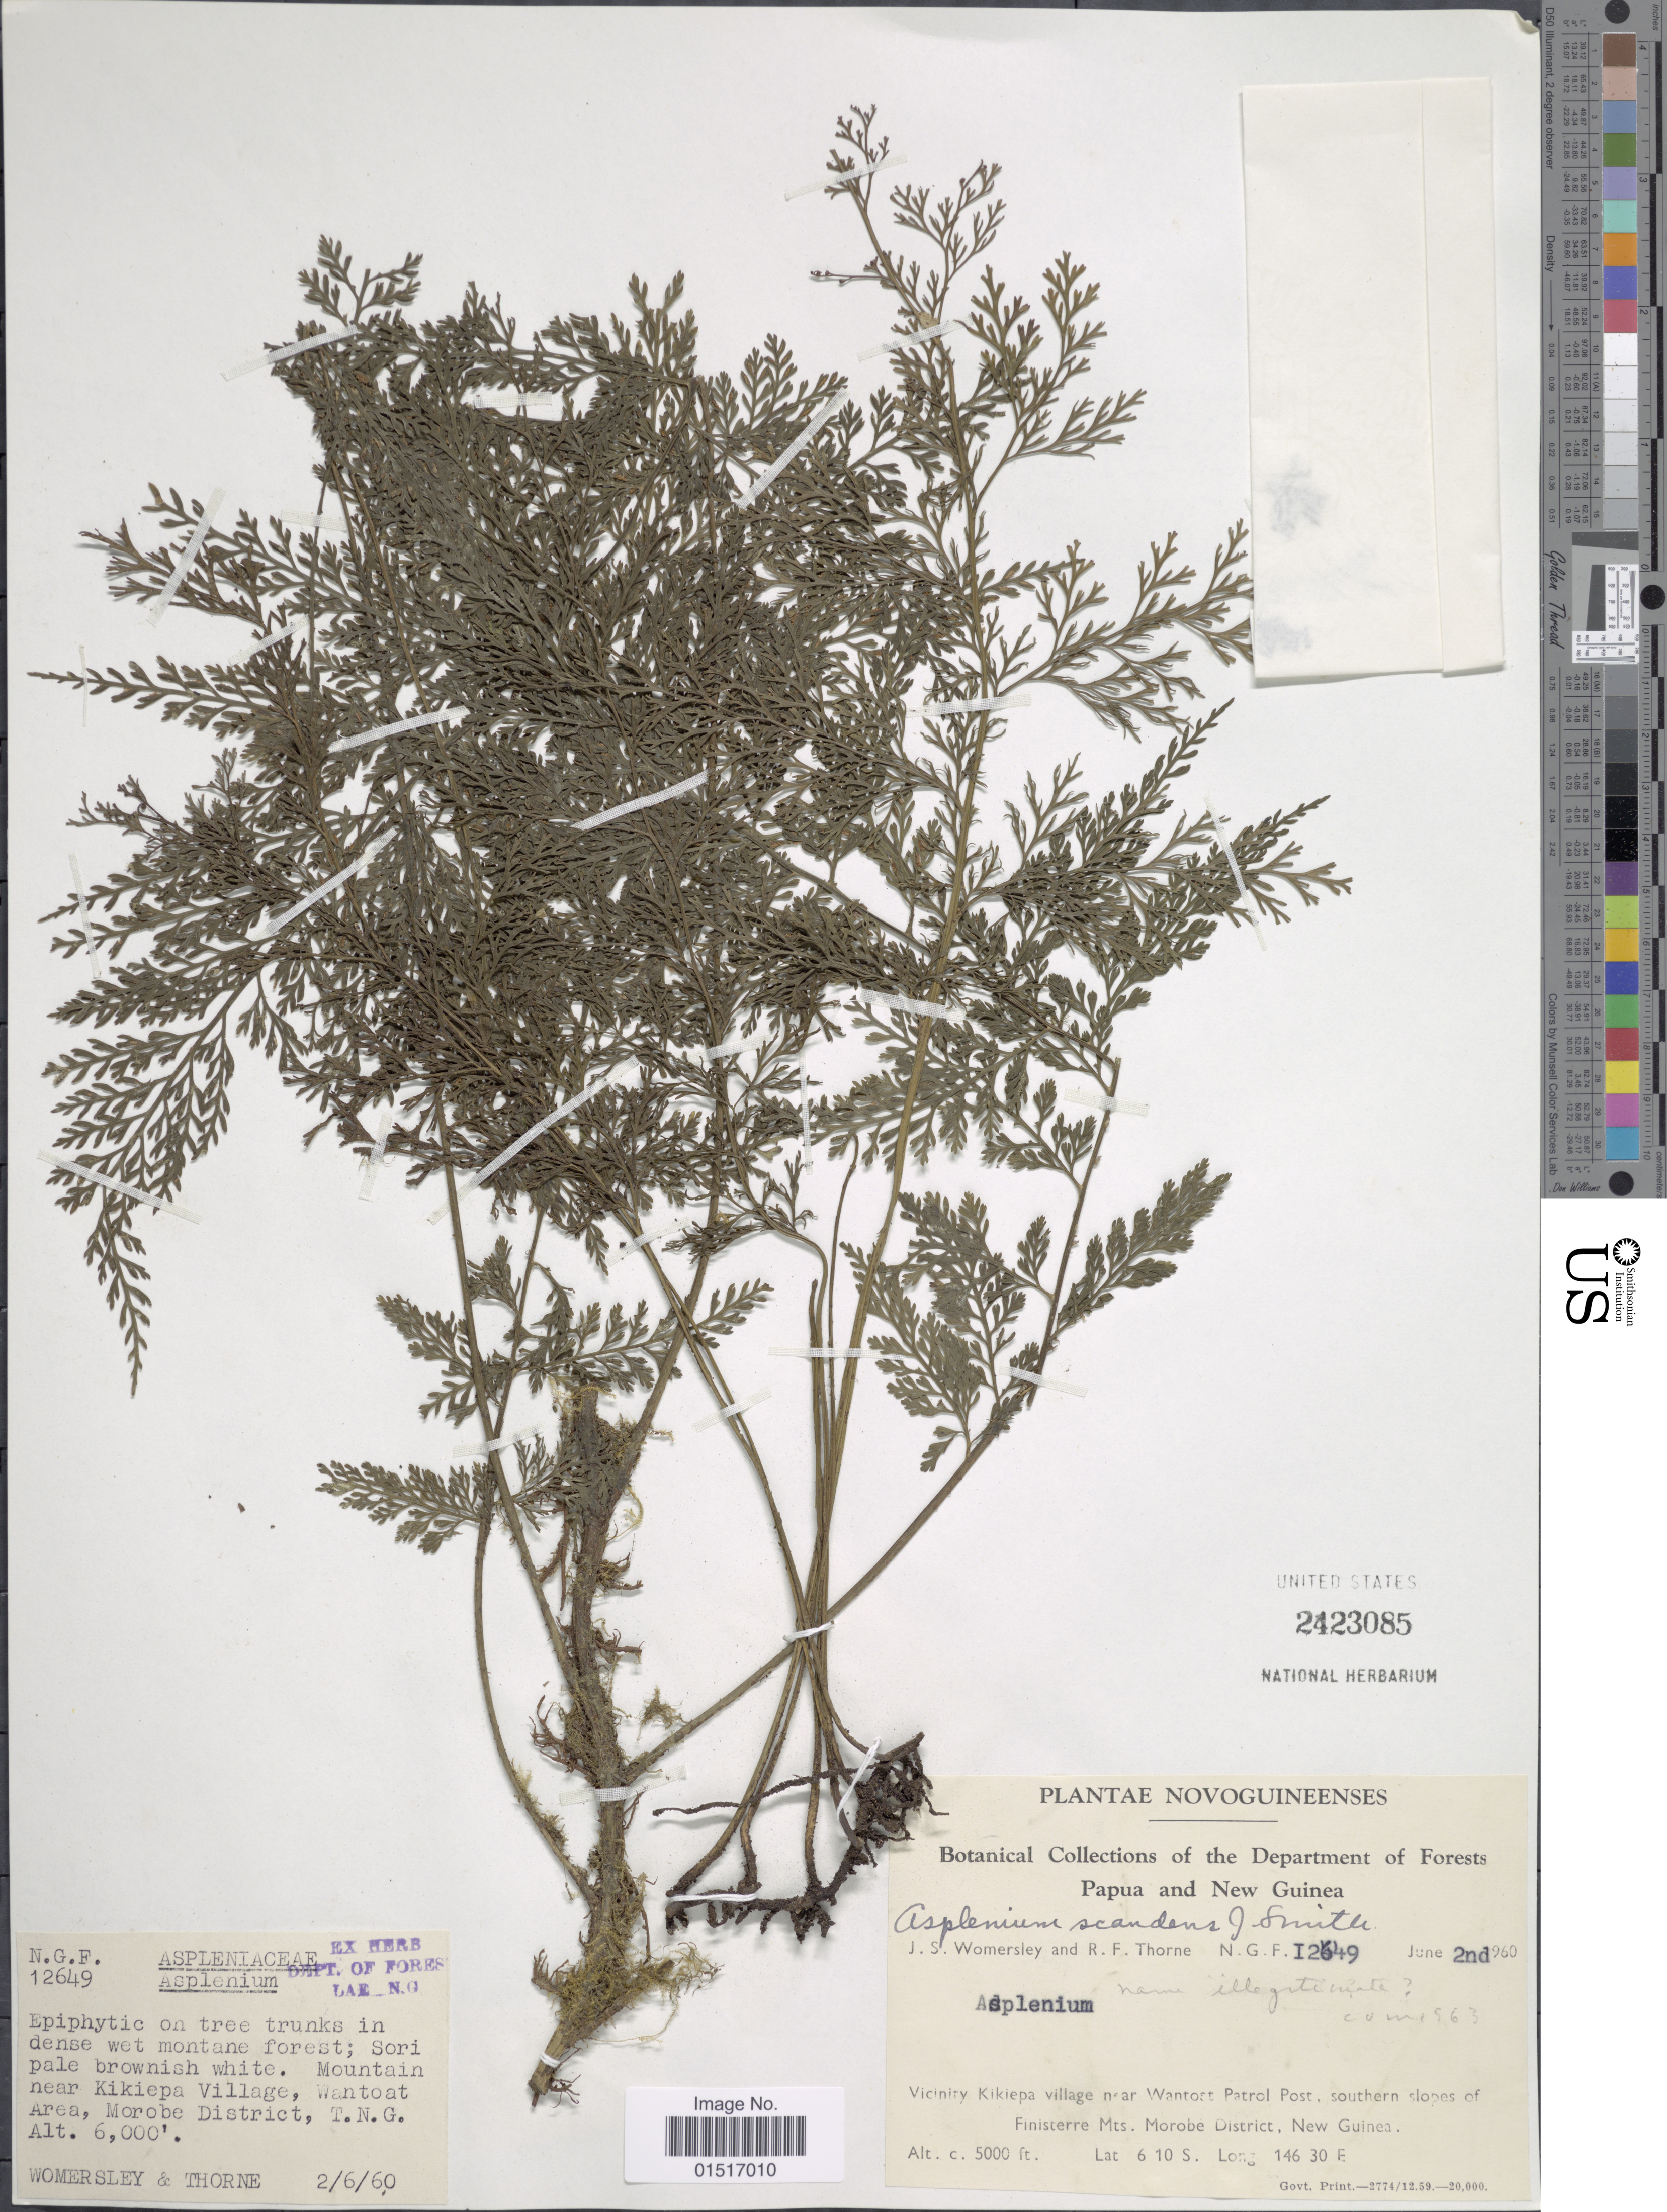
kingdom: Plantae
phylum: Tracheophyta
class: Polypodiopsida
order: Polypodiales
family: Aspleniaceae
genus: Asplenium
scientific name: Asplenium scandens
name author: J. Sm. ex Mett.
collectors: J. S. Womersley & R. F. Thorne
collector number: N. G. F.I2649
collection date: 1960-06-02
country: Papua New Guinea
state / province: Morobe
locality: Vicinity of Kikiepa village near Wantoat Patrol Post, southern slopes of Finisterre Mts. New Guinea.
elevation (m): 1524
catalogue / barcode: US 2423085